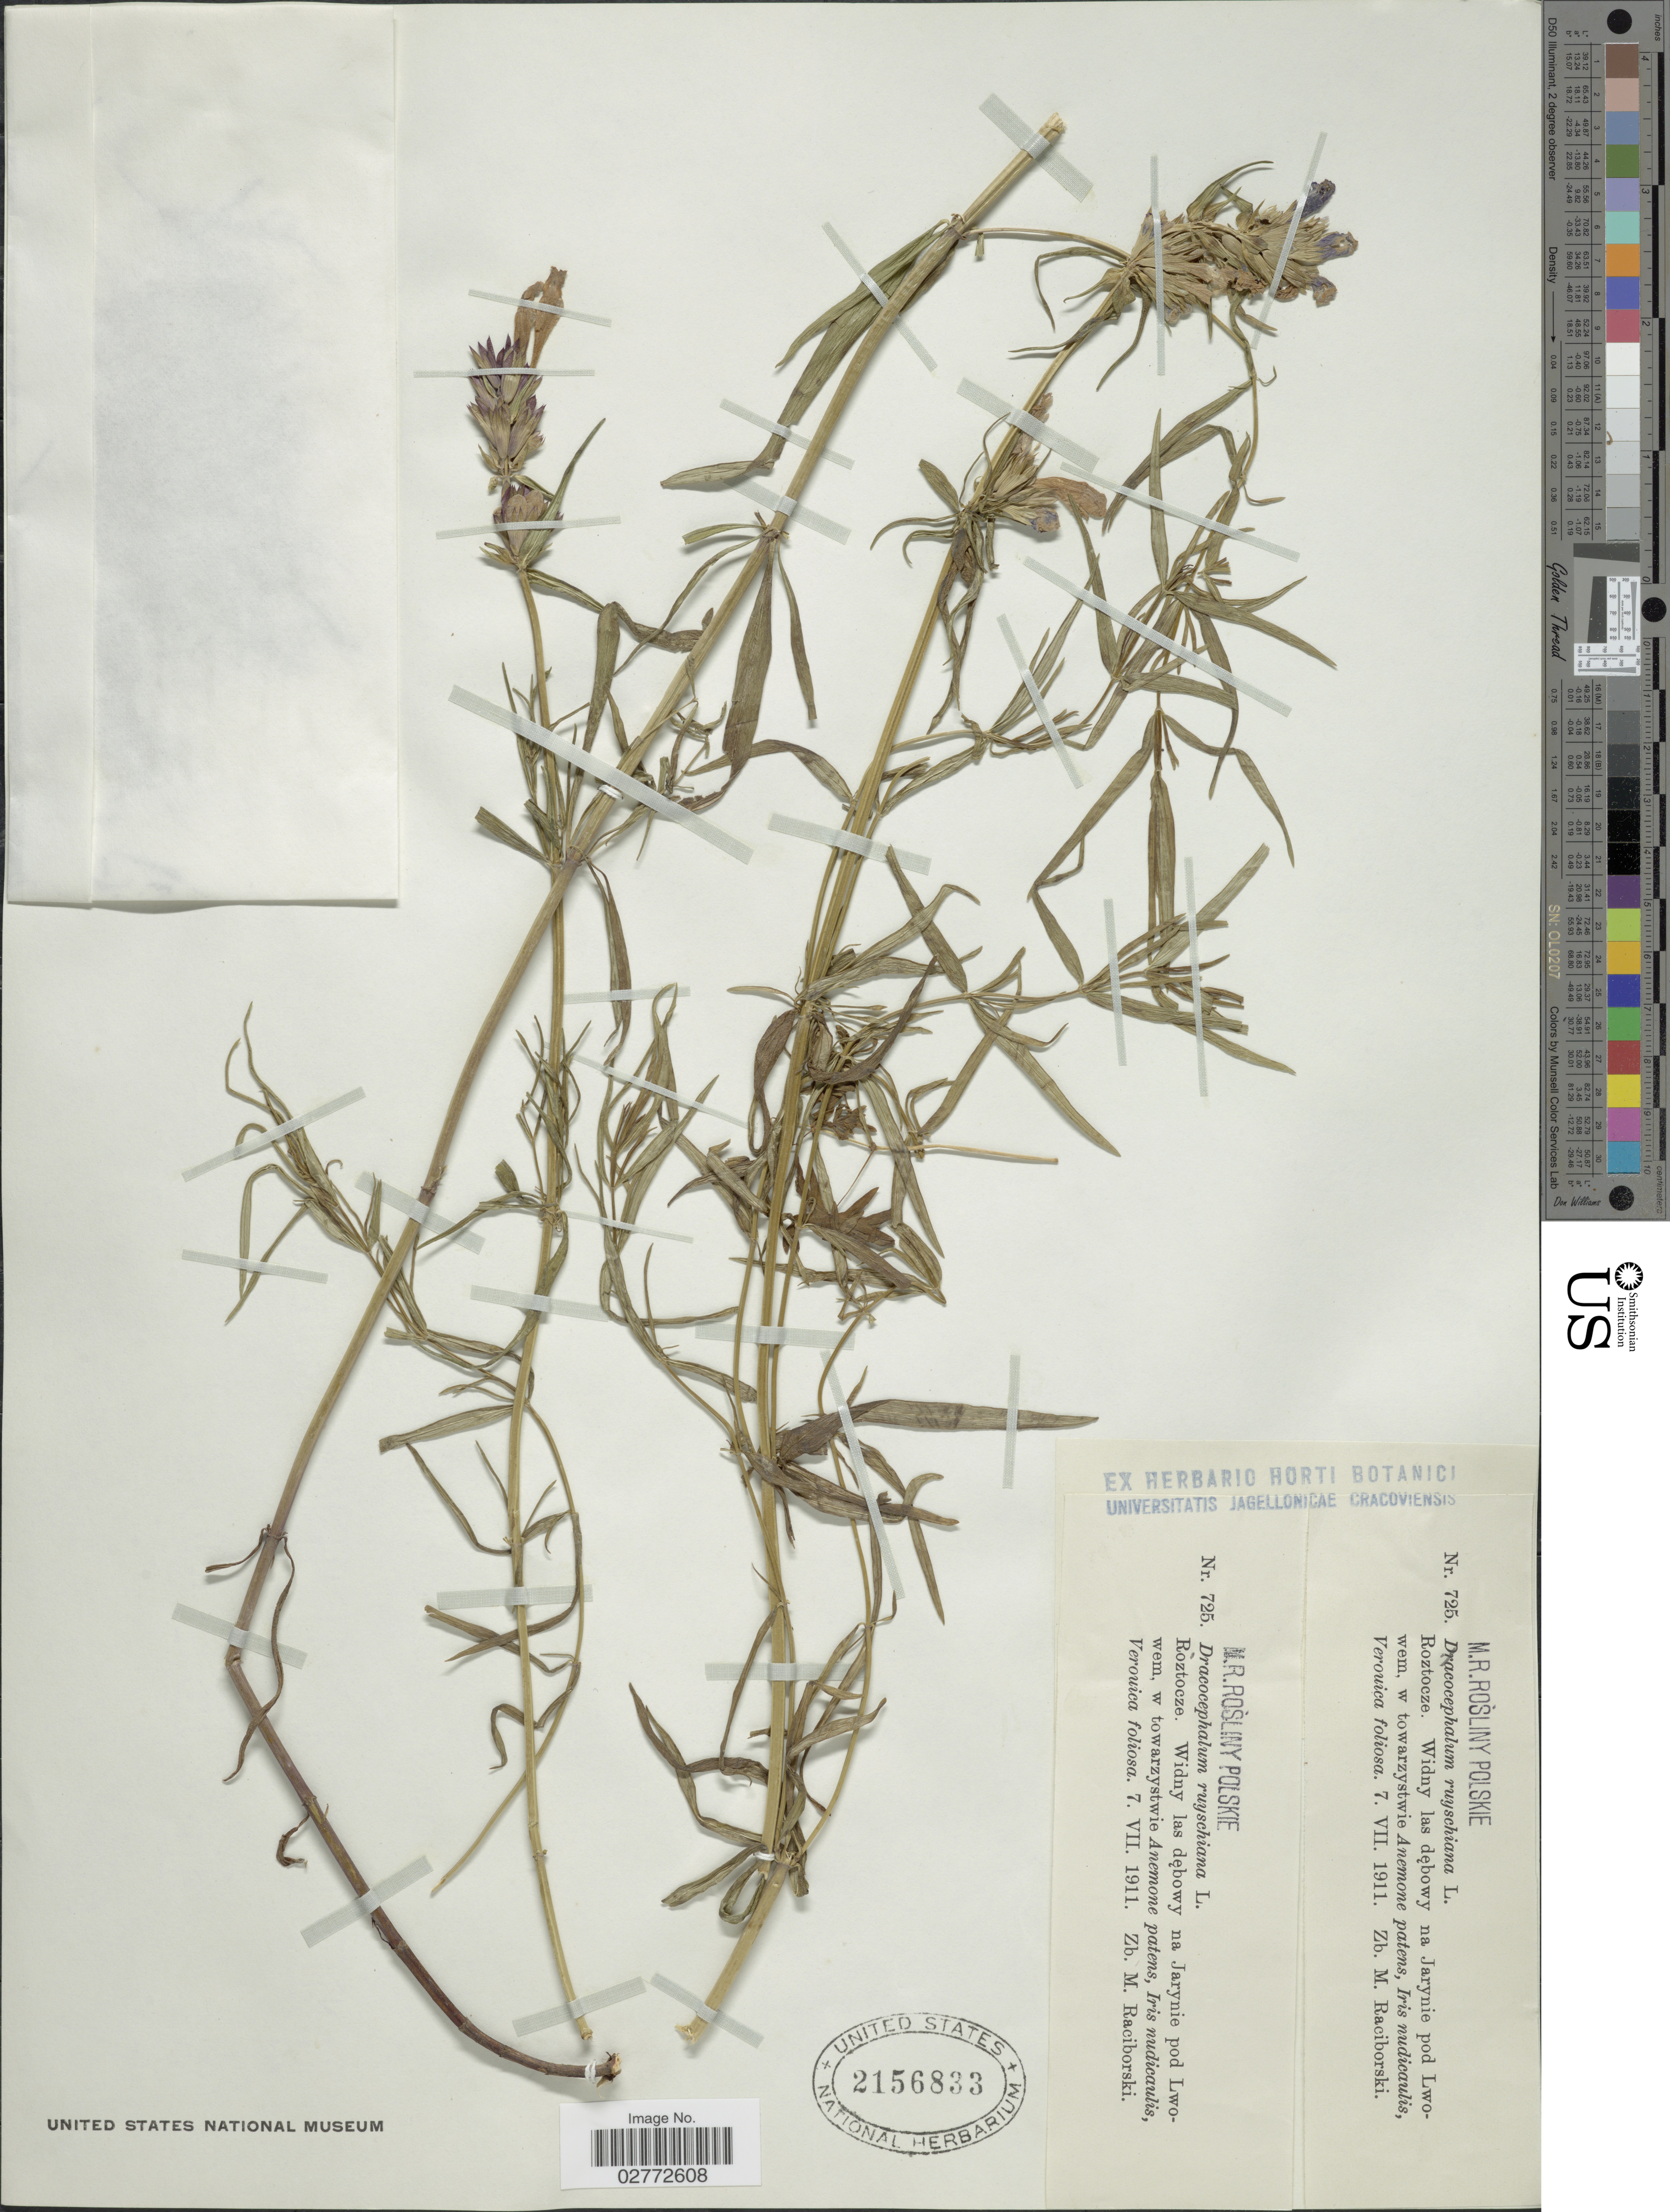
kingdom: Plantae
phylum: Tracheophyta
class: Magnoliopsida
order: Lamiales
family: Lamiaceae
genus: Dracocephalum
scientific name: Dracocephalum ruyschiana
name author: L.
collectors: Z. Raciborski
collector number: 725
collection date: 1911-07-07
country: Poland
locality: Roztocze. Widny las debowy na Jarynie pod Lwowem.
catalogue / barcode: US 2156833